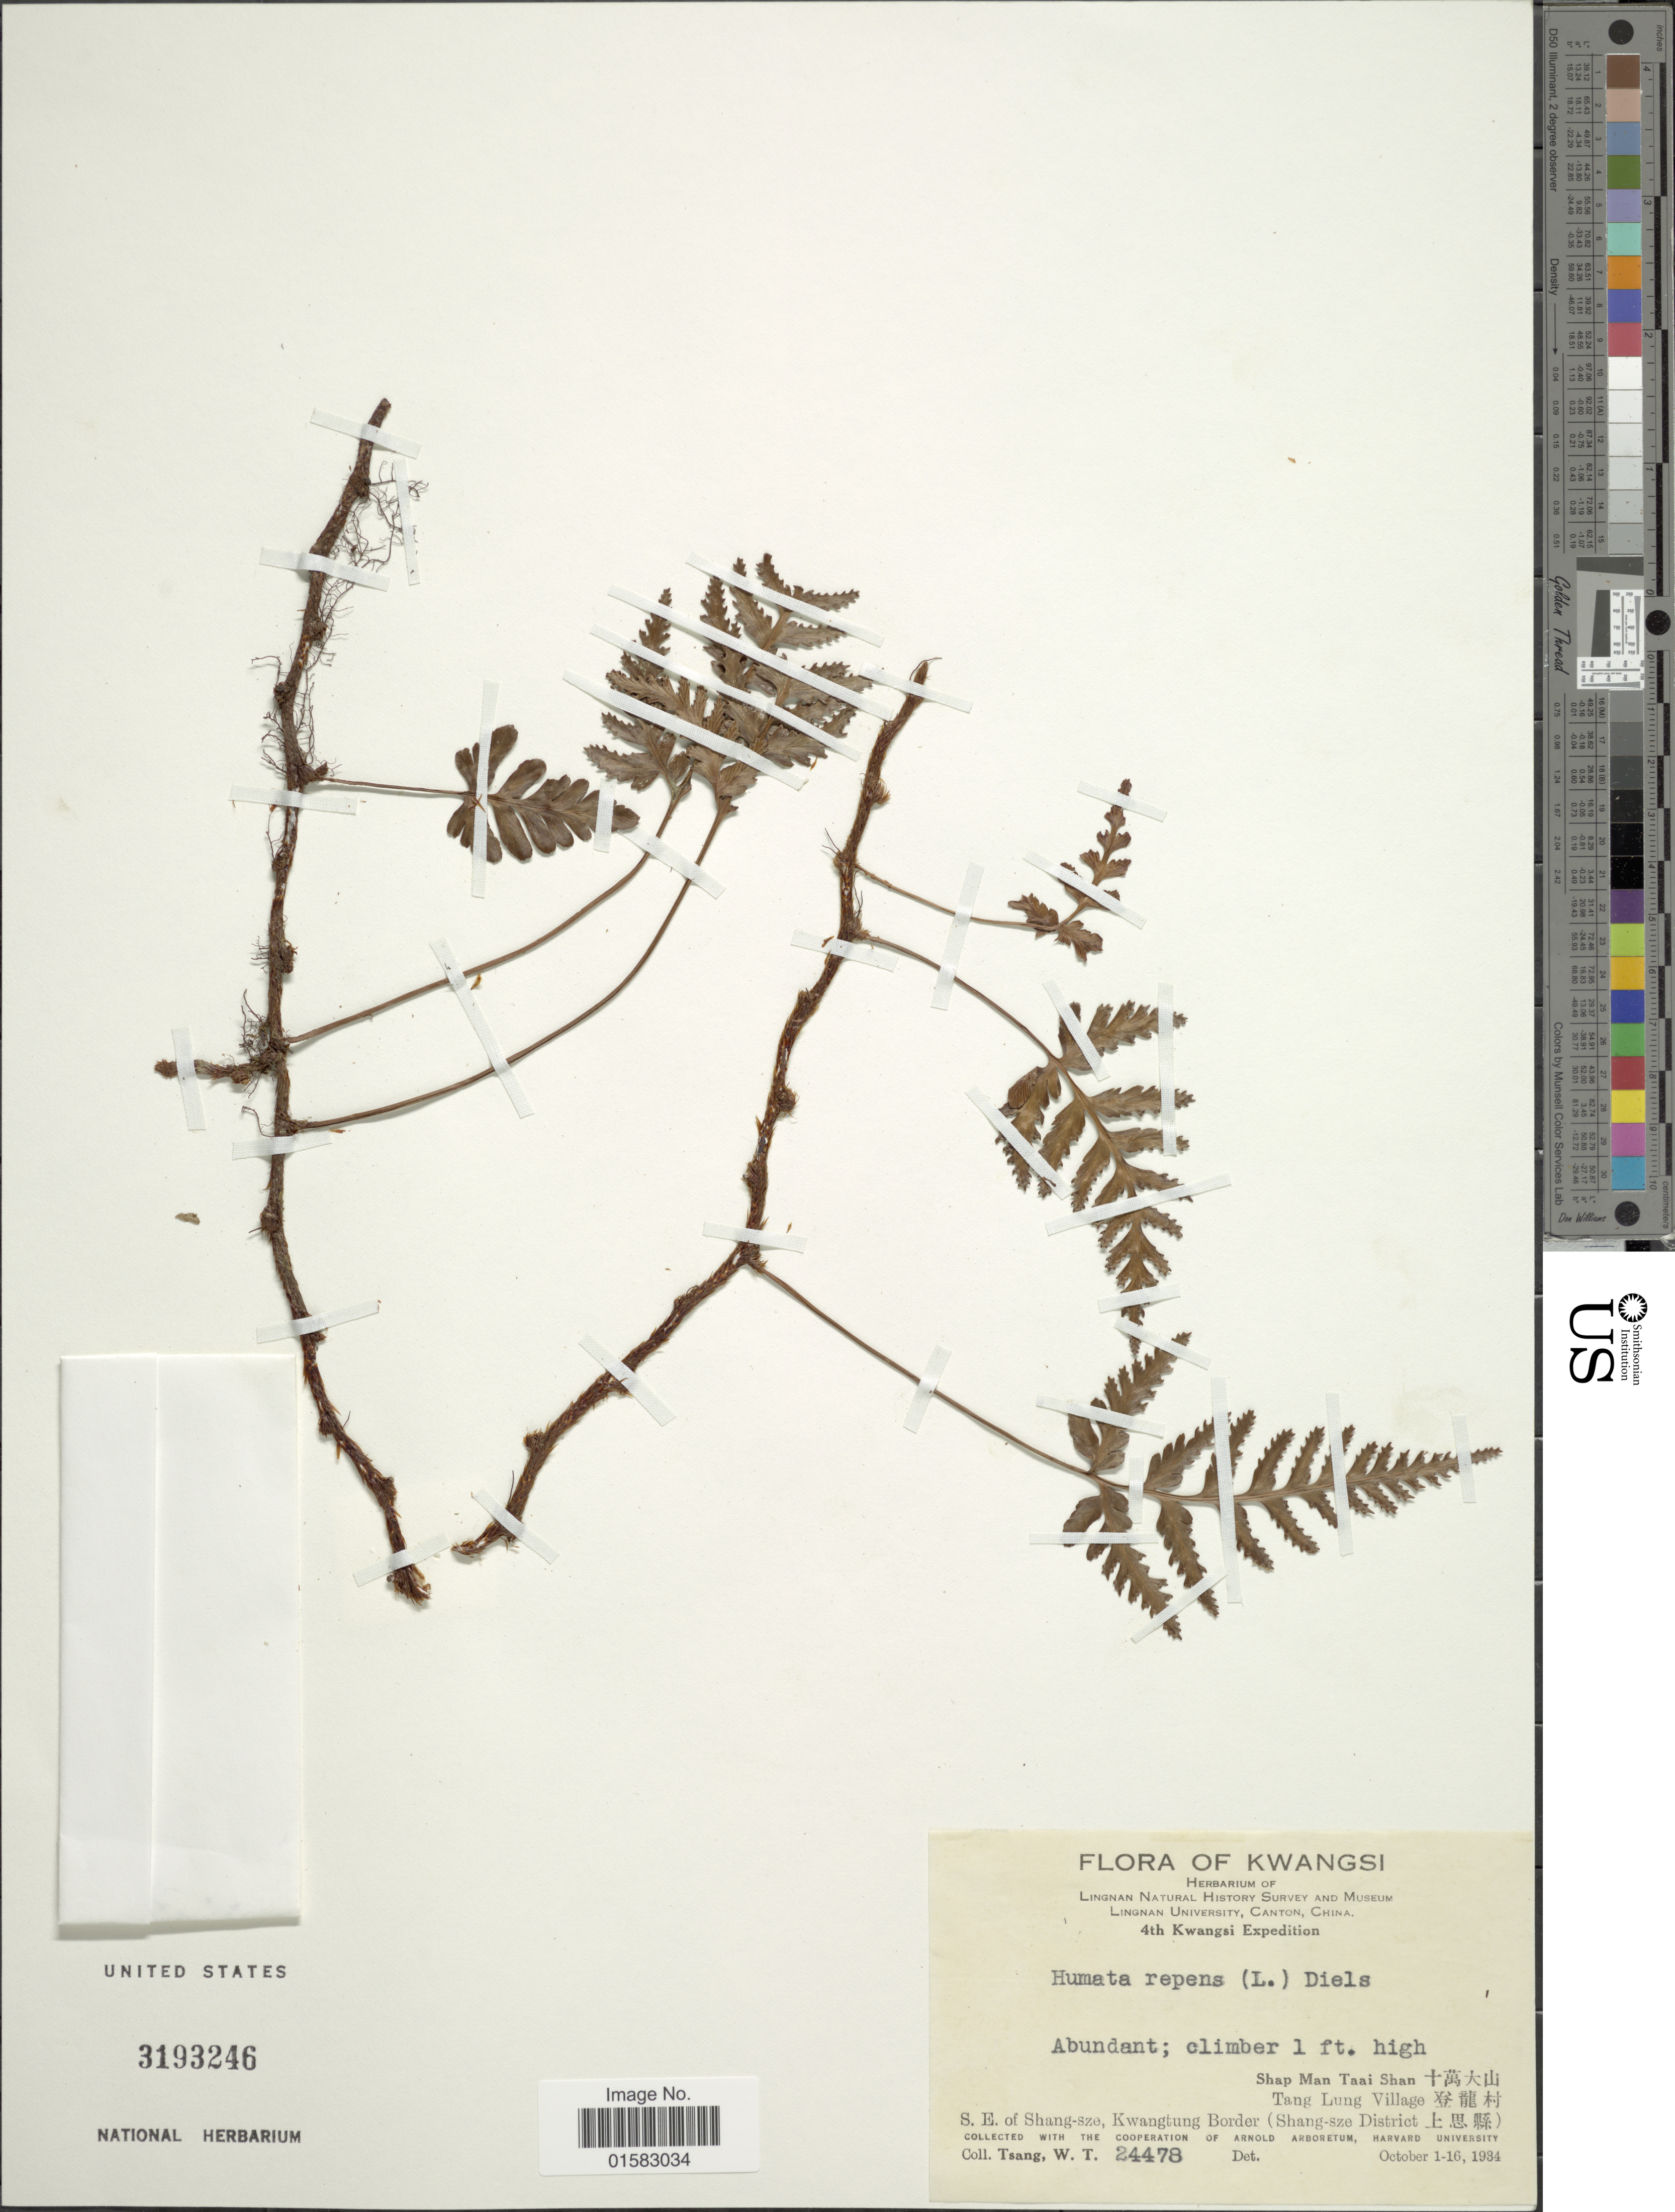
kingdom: Plantae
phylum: Tracheophyta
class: Polypodiopsida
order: Polypodiales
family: Davalliaceae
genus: Davallia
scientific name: Davallia repens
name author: (L. f.) Kuhn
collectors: W. T. Tsang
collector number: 24478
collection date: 1934-10-01/1934-10-16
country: China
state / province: Guangxi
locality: Kwangsi, Shap Man Taai Shan, Tang Lung Village, S.E. of Shang-sze, Kwangtung border (Shang-sze District)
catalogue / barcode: US 3193246